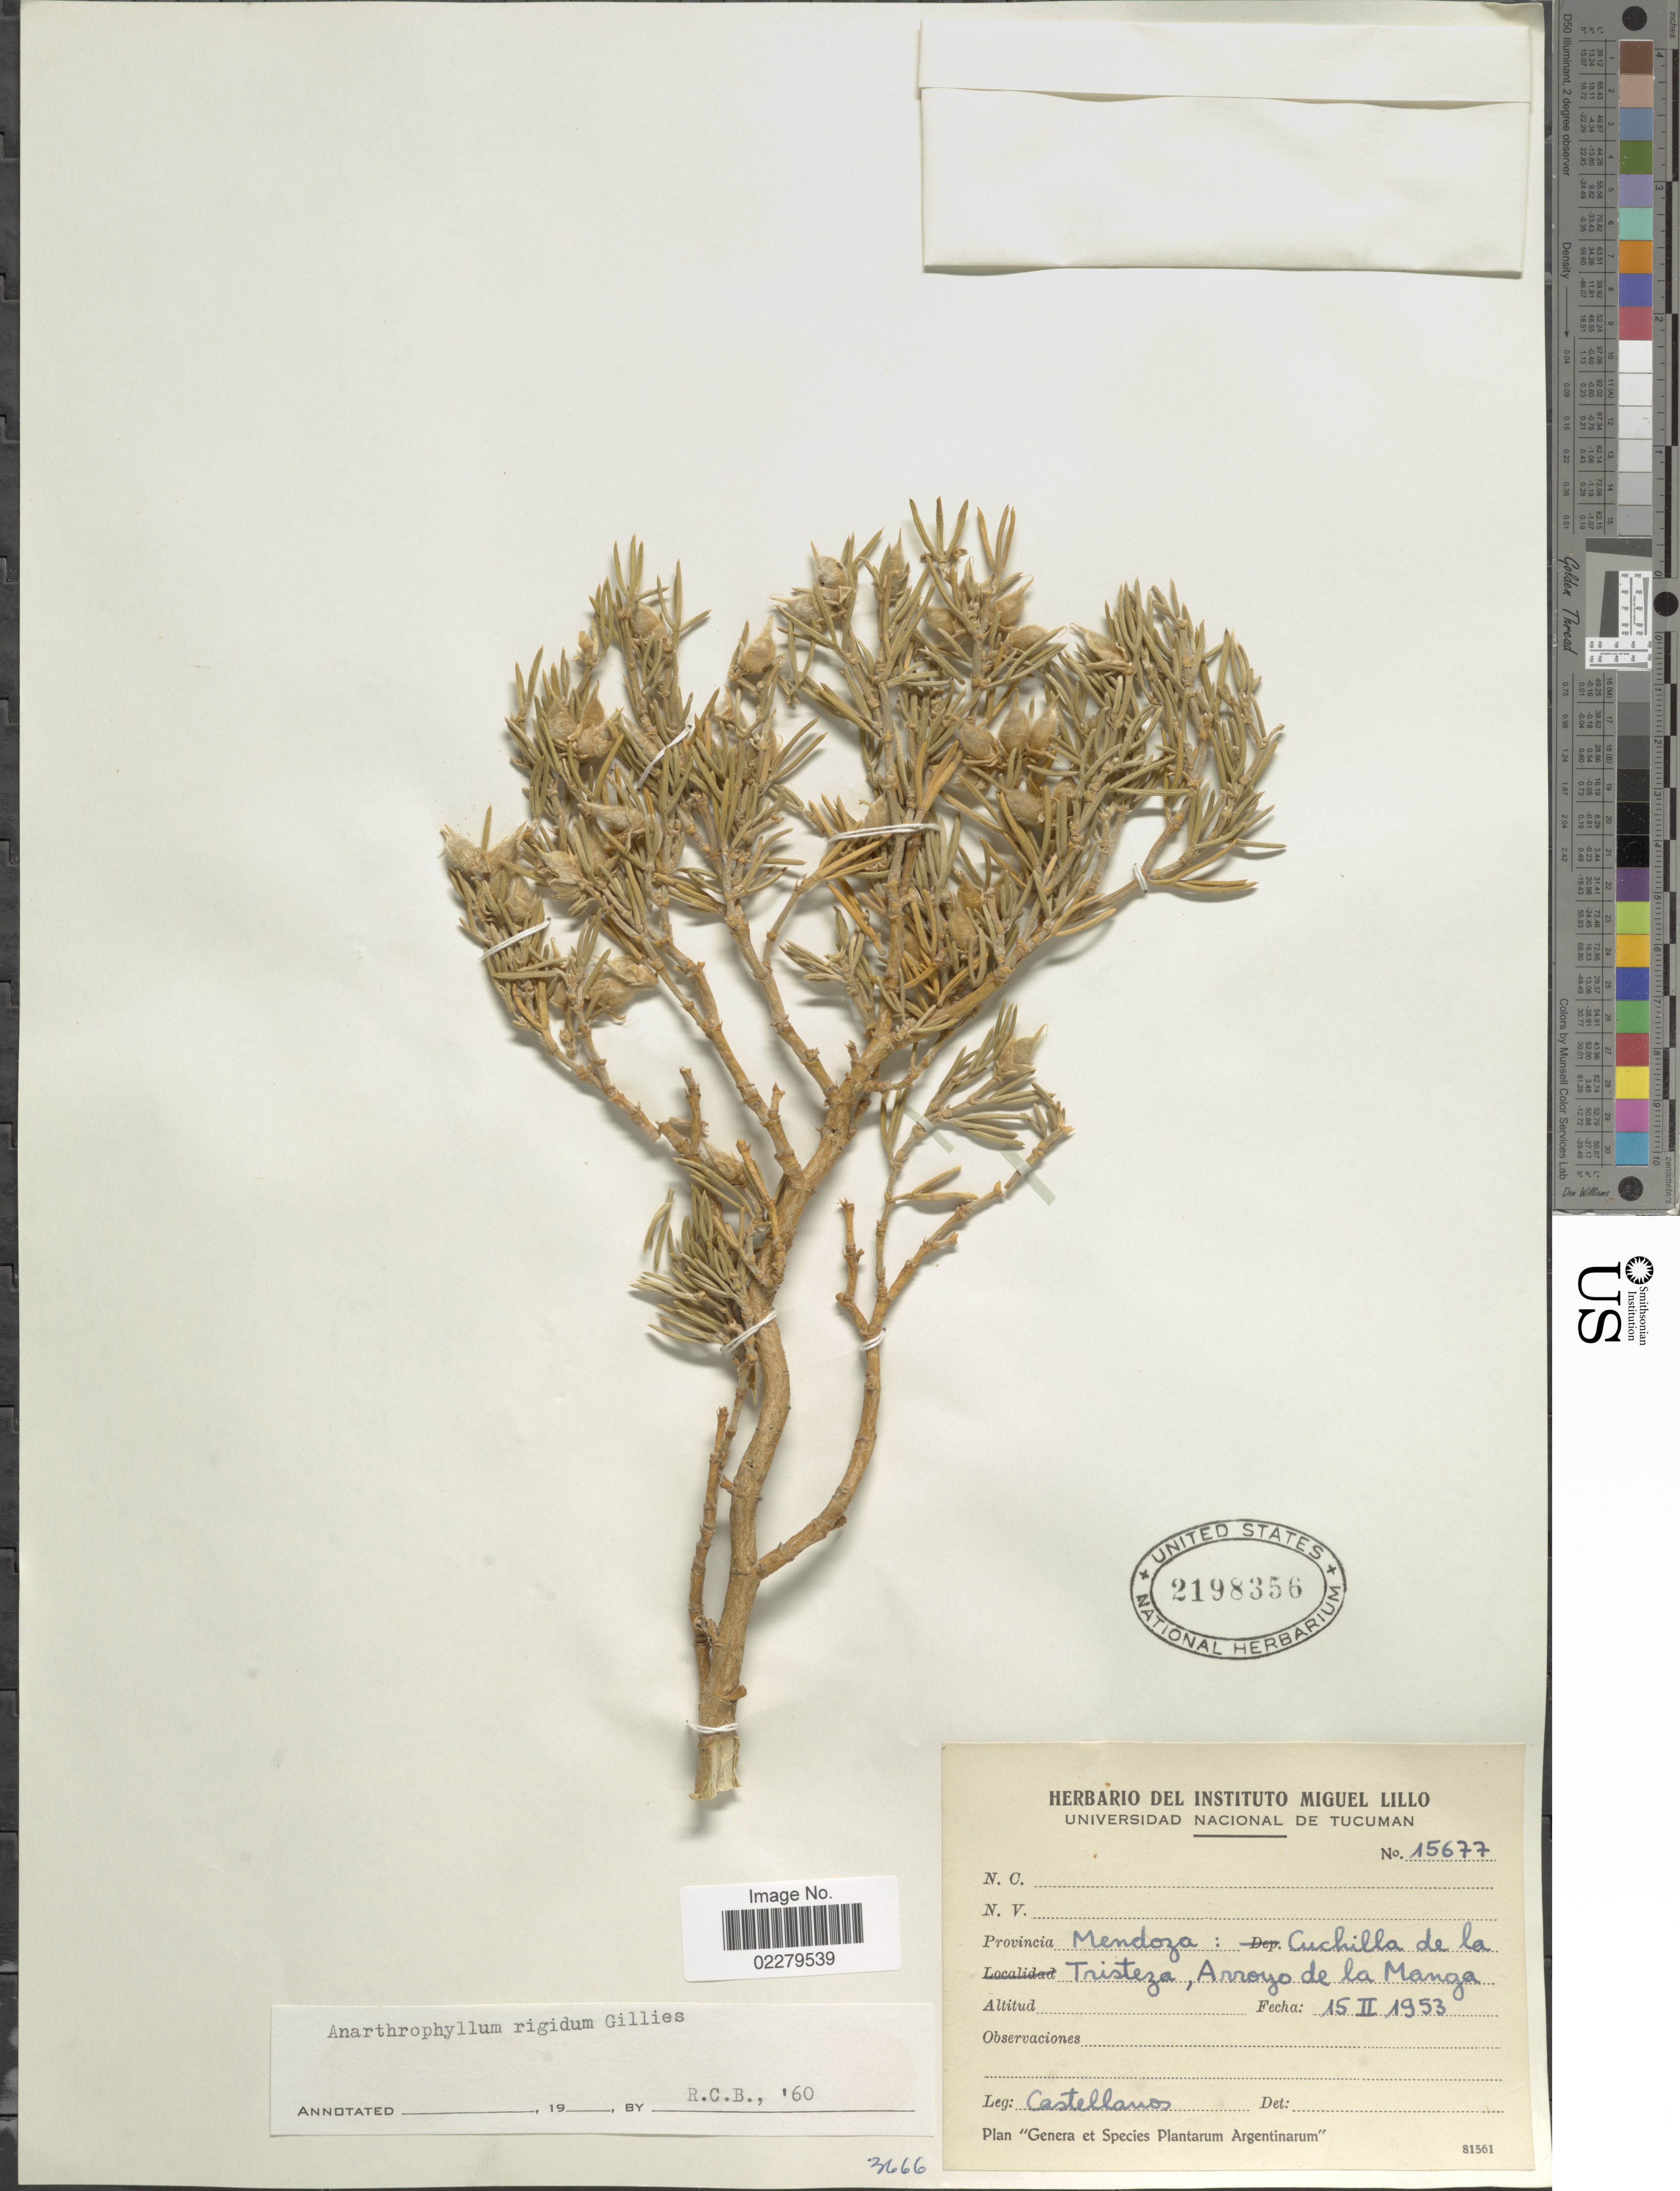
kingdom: Plantae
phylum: Tracheophyta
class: Magnoliopsida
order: Fabales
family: Fabaceae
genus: Anarthrophyllum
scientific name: Anarthrophyllum rigidum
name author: (Hook. & Arn.) Hieron.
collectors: -- Castellanos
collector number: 15677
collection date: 1953-02-15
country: Argentina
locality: Provincia Mendoza: Cuchilla de la Tristeza, Arroyo de la Manga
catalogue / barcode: US 2198356